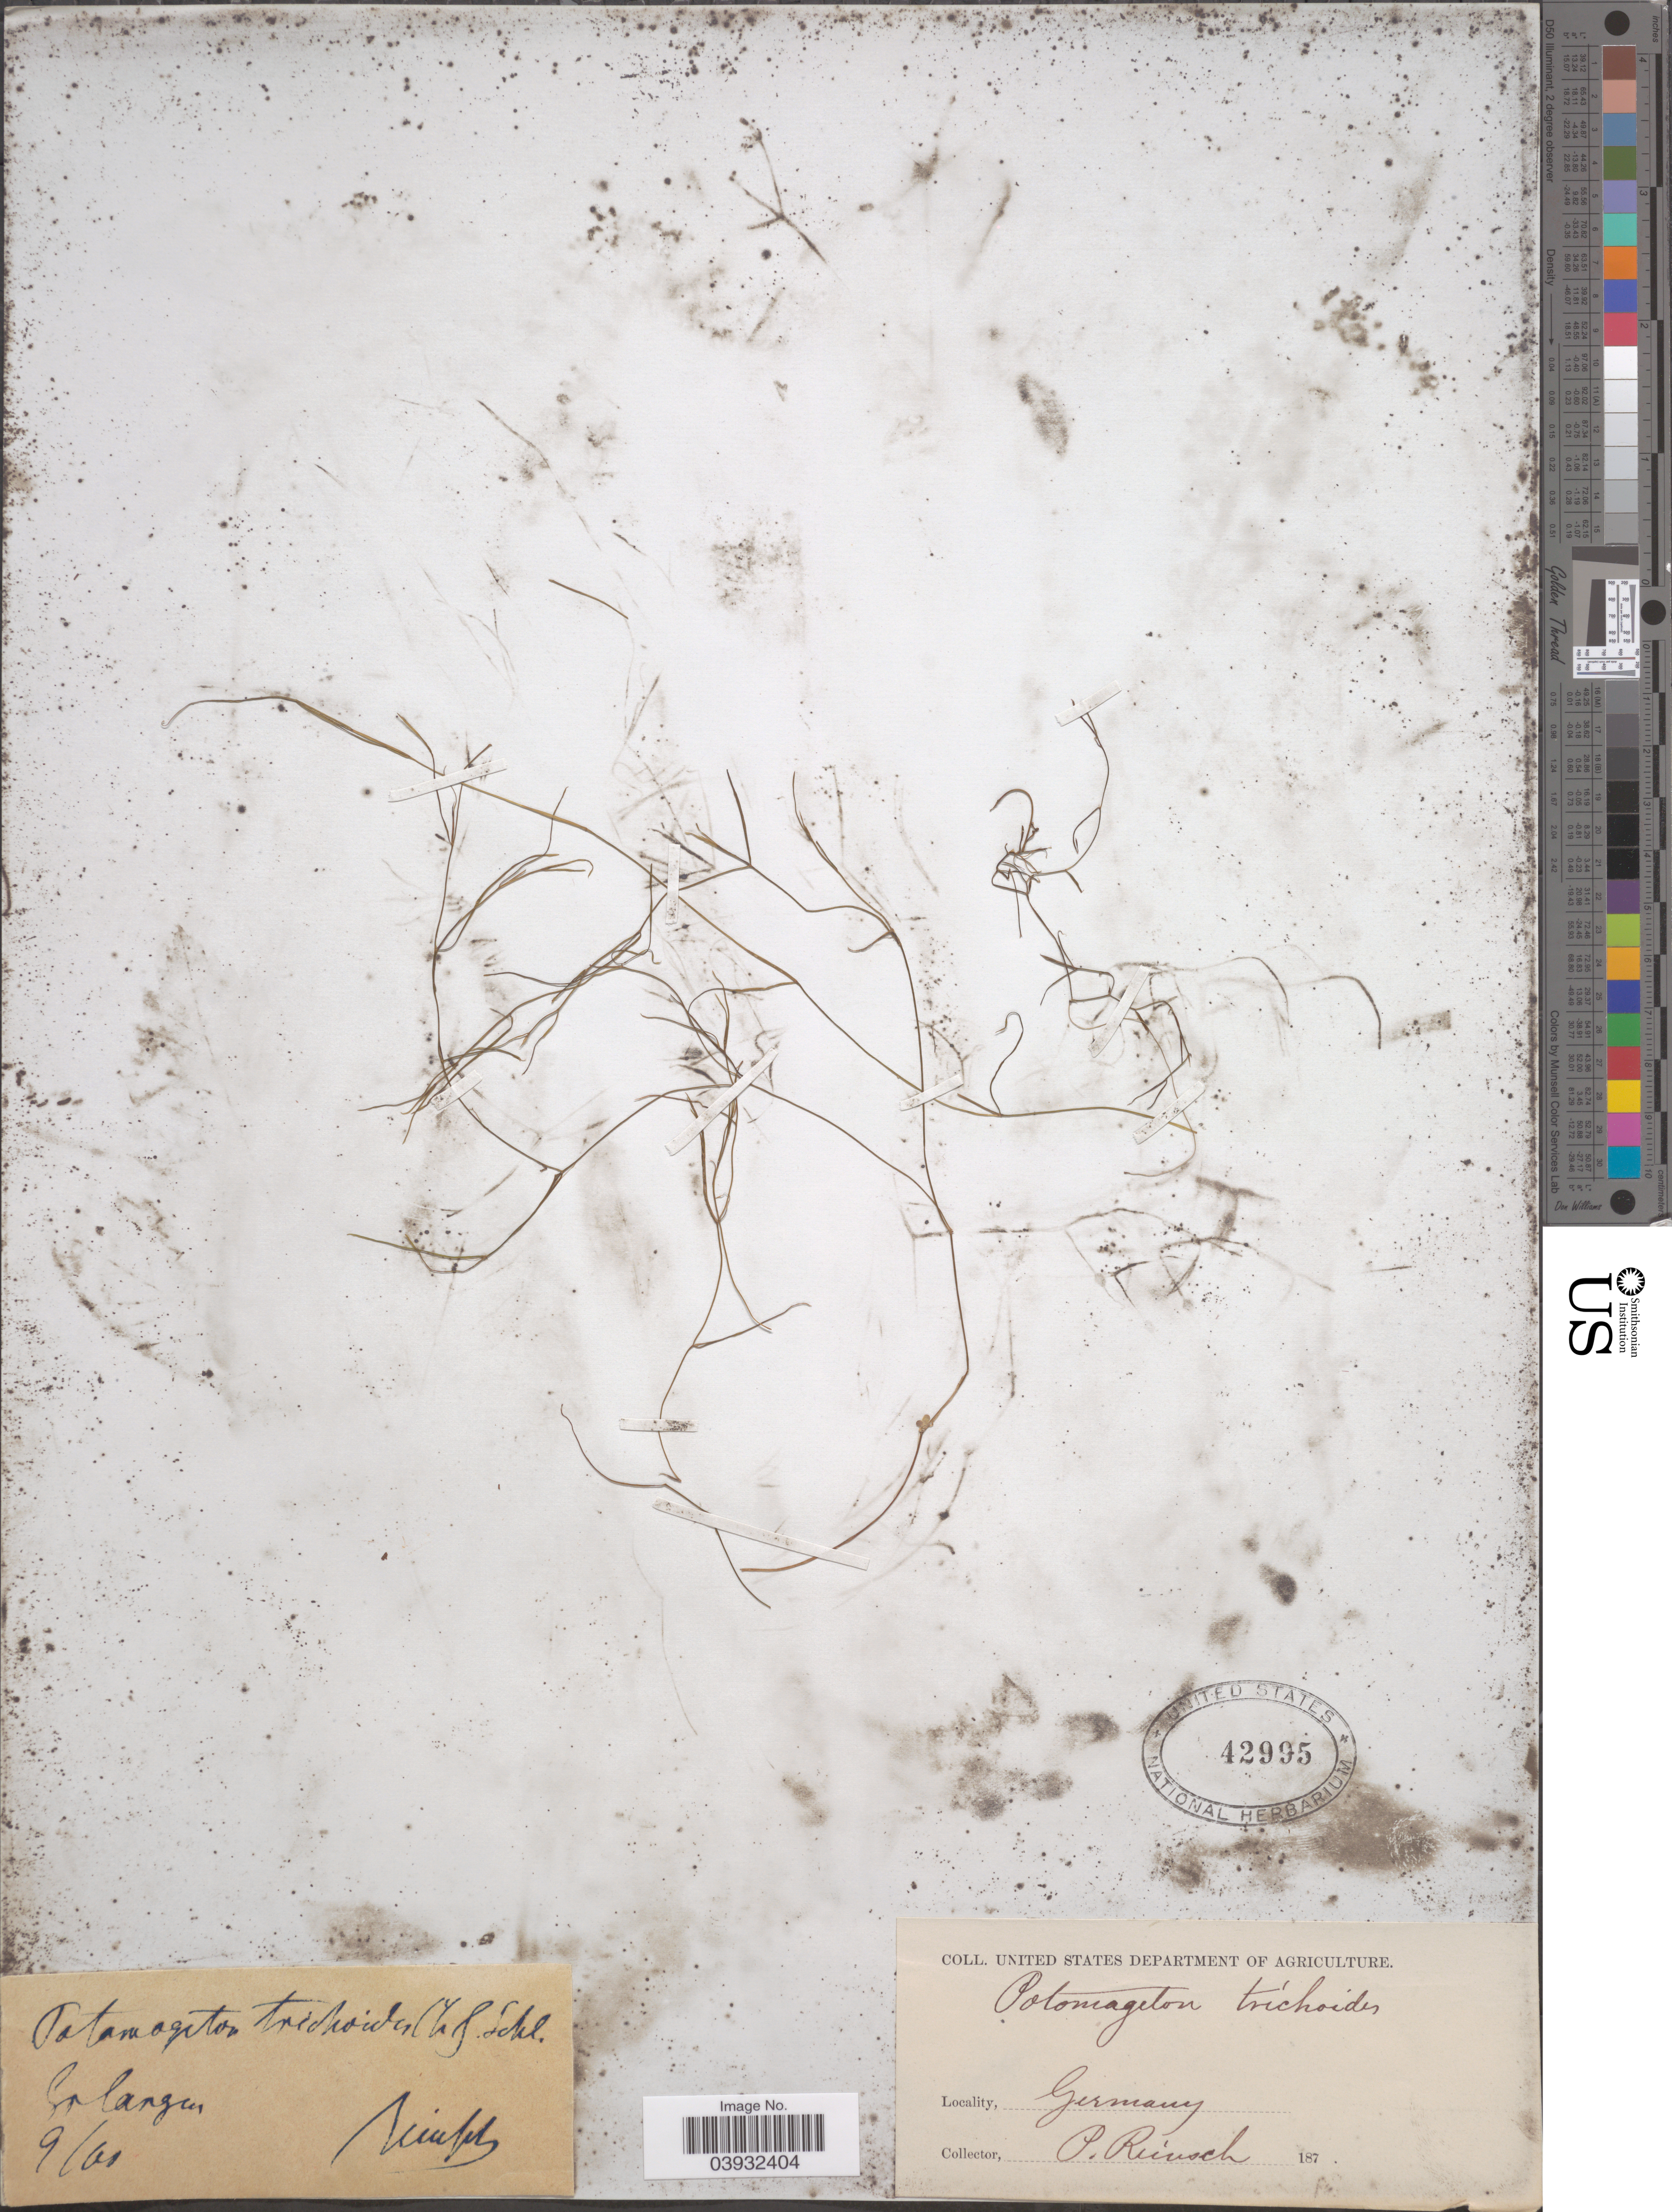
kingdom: Plantae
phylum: Tracheophyta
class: Liliopsida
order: Alismatales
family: Potamogetonaceae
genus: Potamogeton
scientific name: Potamogeton trichoides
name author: Cham. & Schltdl.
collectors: P. Reinsch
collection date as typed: Transcribed d/m/y: /9/60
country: Germany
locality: Erlangen.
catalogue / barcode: US 42995